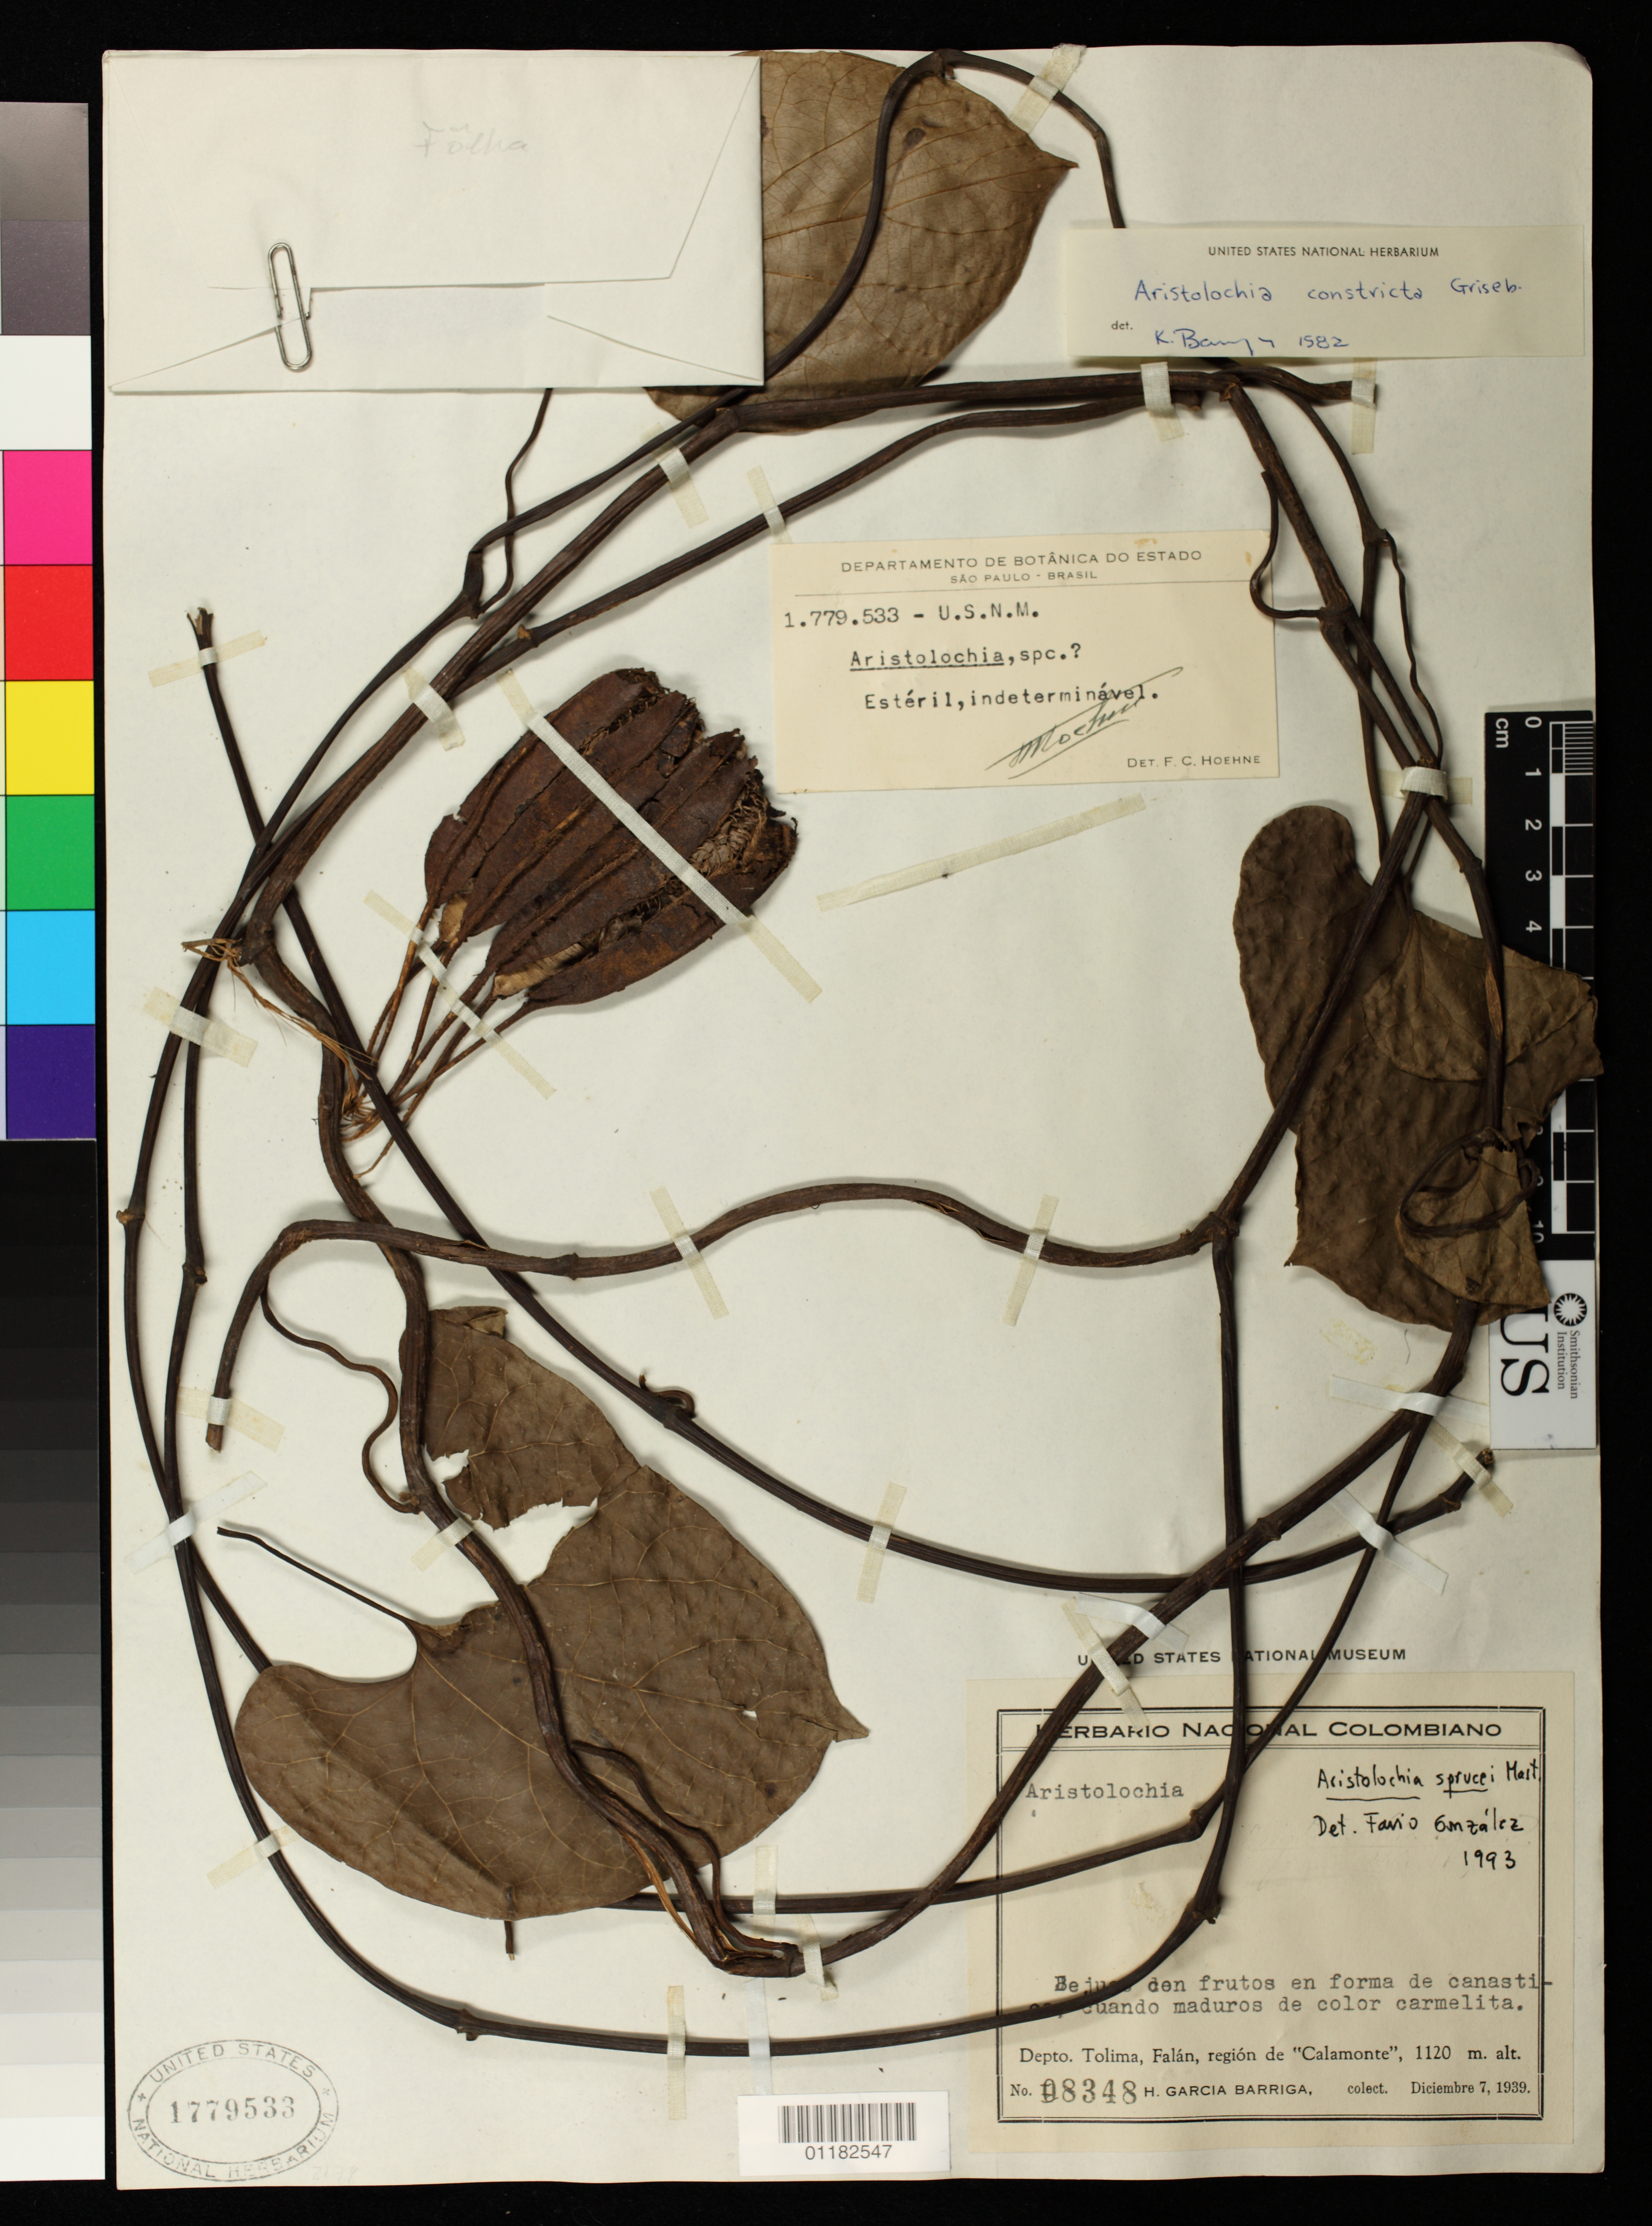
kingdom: Plantae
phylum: Tracheophyta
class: Magnoliopsida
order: Piperales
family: Aristolochiaceae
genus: Aristolochia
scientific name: Aristolochia sprucei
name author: Mast.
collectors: H. García Barriga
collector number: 8348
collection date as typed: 07 Dec 1939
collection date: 1939-12-07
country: Colombia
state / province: Tolima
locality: Falán, región de "Calamonte"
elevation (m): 1120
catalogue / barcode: US 1779533